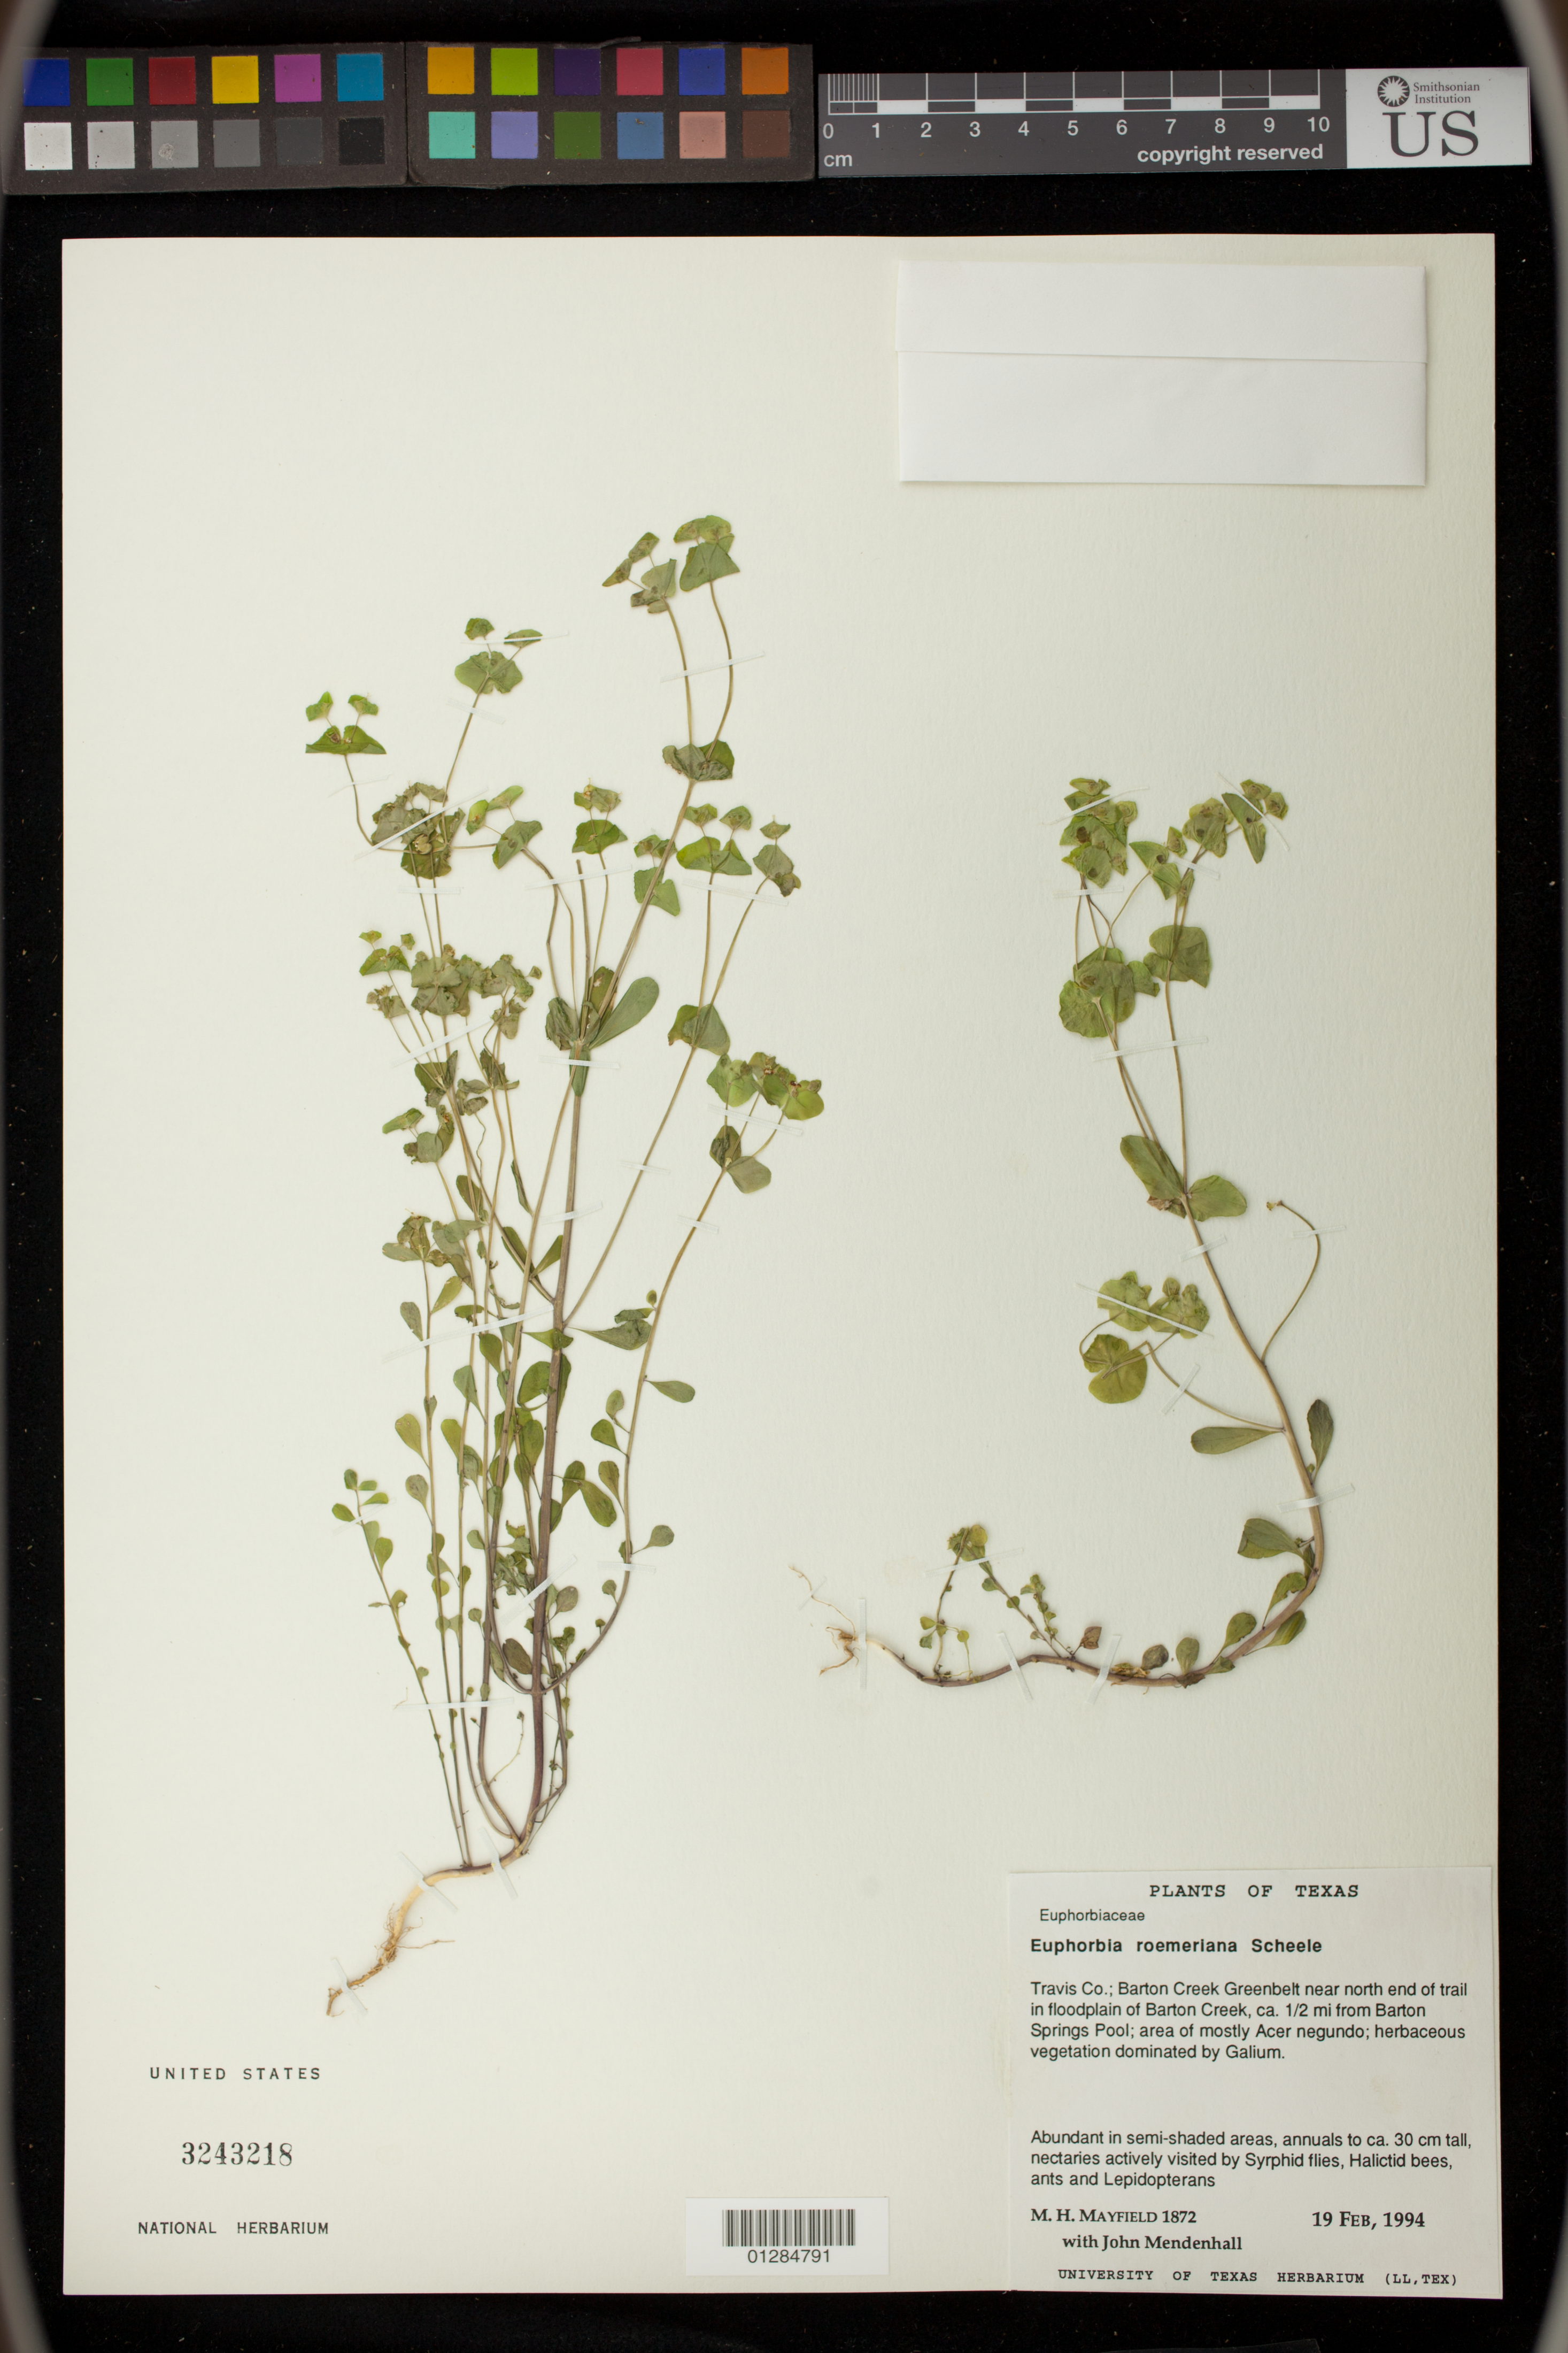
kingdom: Plantae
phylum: Tracheophyta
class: Magnoliopsida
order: Malpighiales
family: Euphorbiaceae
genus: Euphorbia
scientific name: Euphorbia roemeriana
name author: Scheele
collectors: M. H. Mayfield & J. Mendenhall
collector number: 1872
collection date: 1994-02-19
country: United States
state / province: Texas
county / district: Travis County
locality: Barton Creek Greenbelt near north end of trail in floodplain of Barton Creek, ca. 1/2 mi from Barton Springs Pool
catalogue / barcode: US 3243218